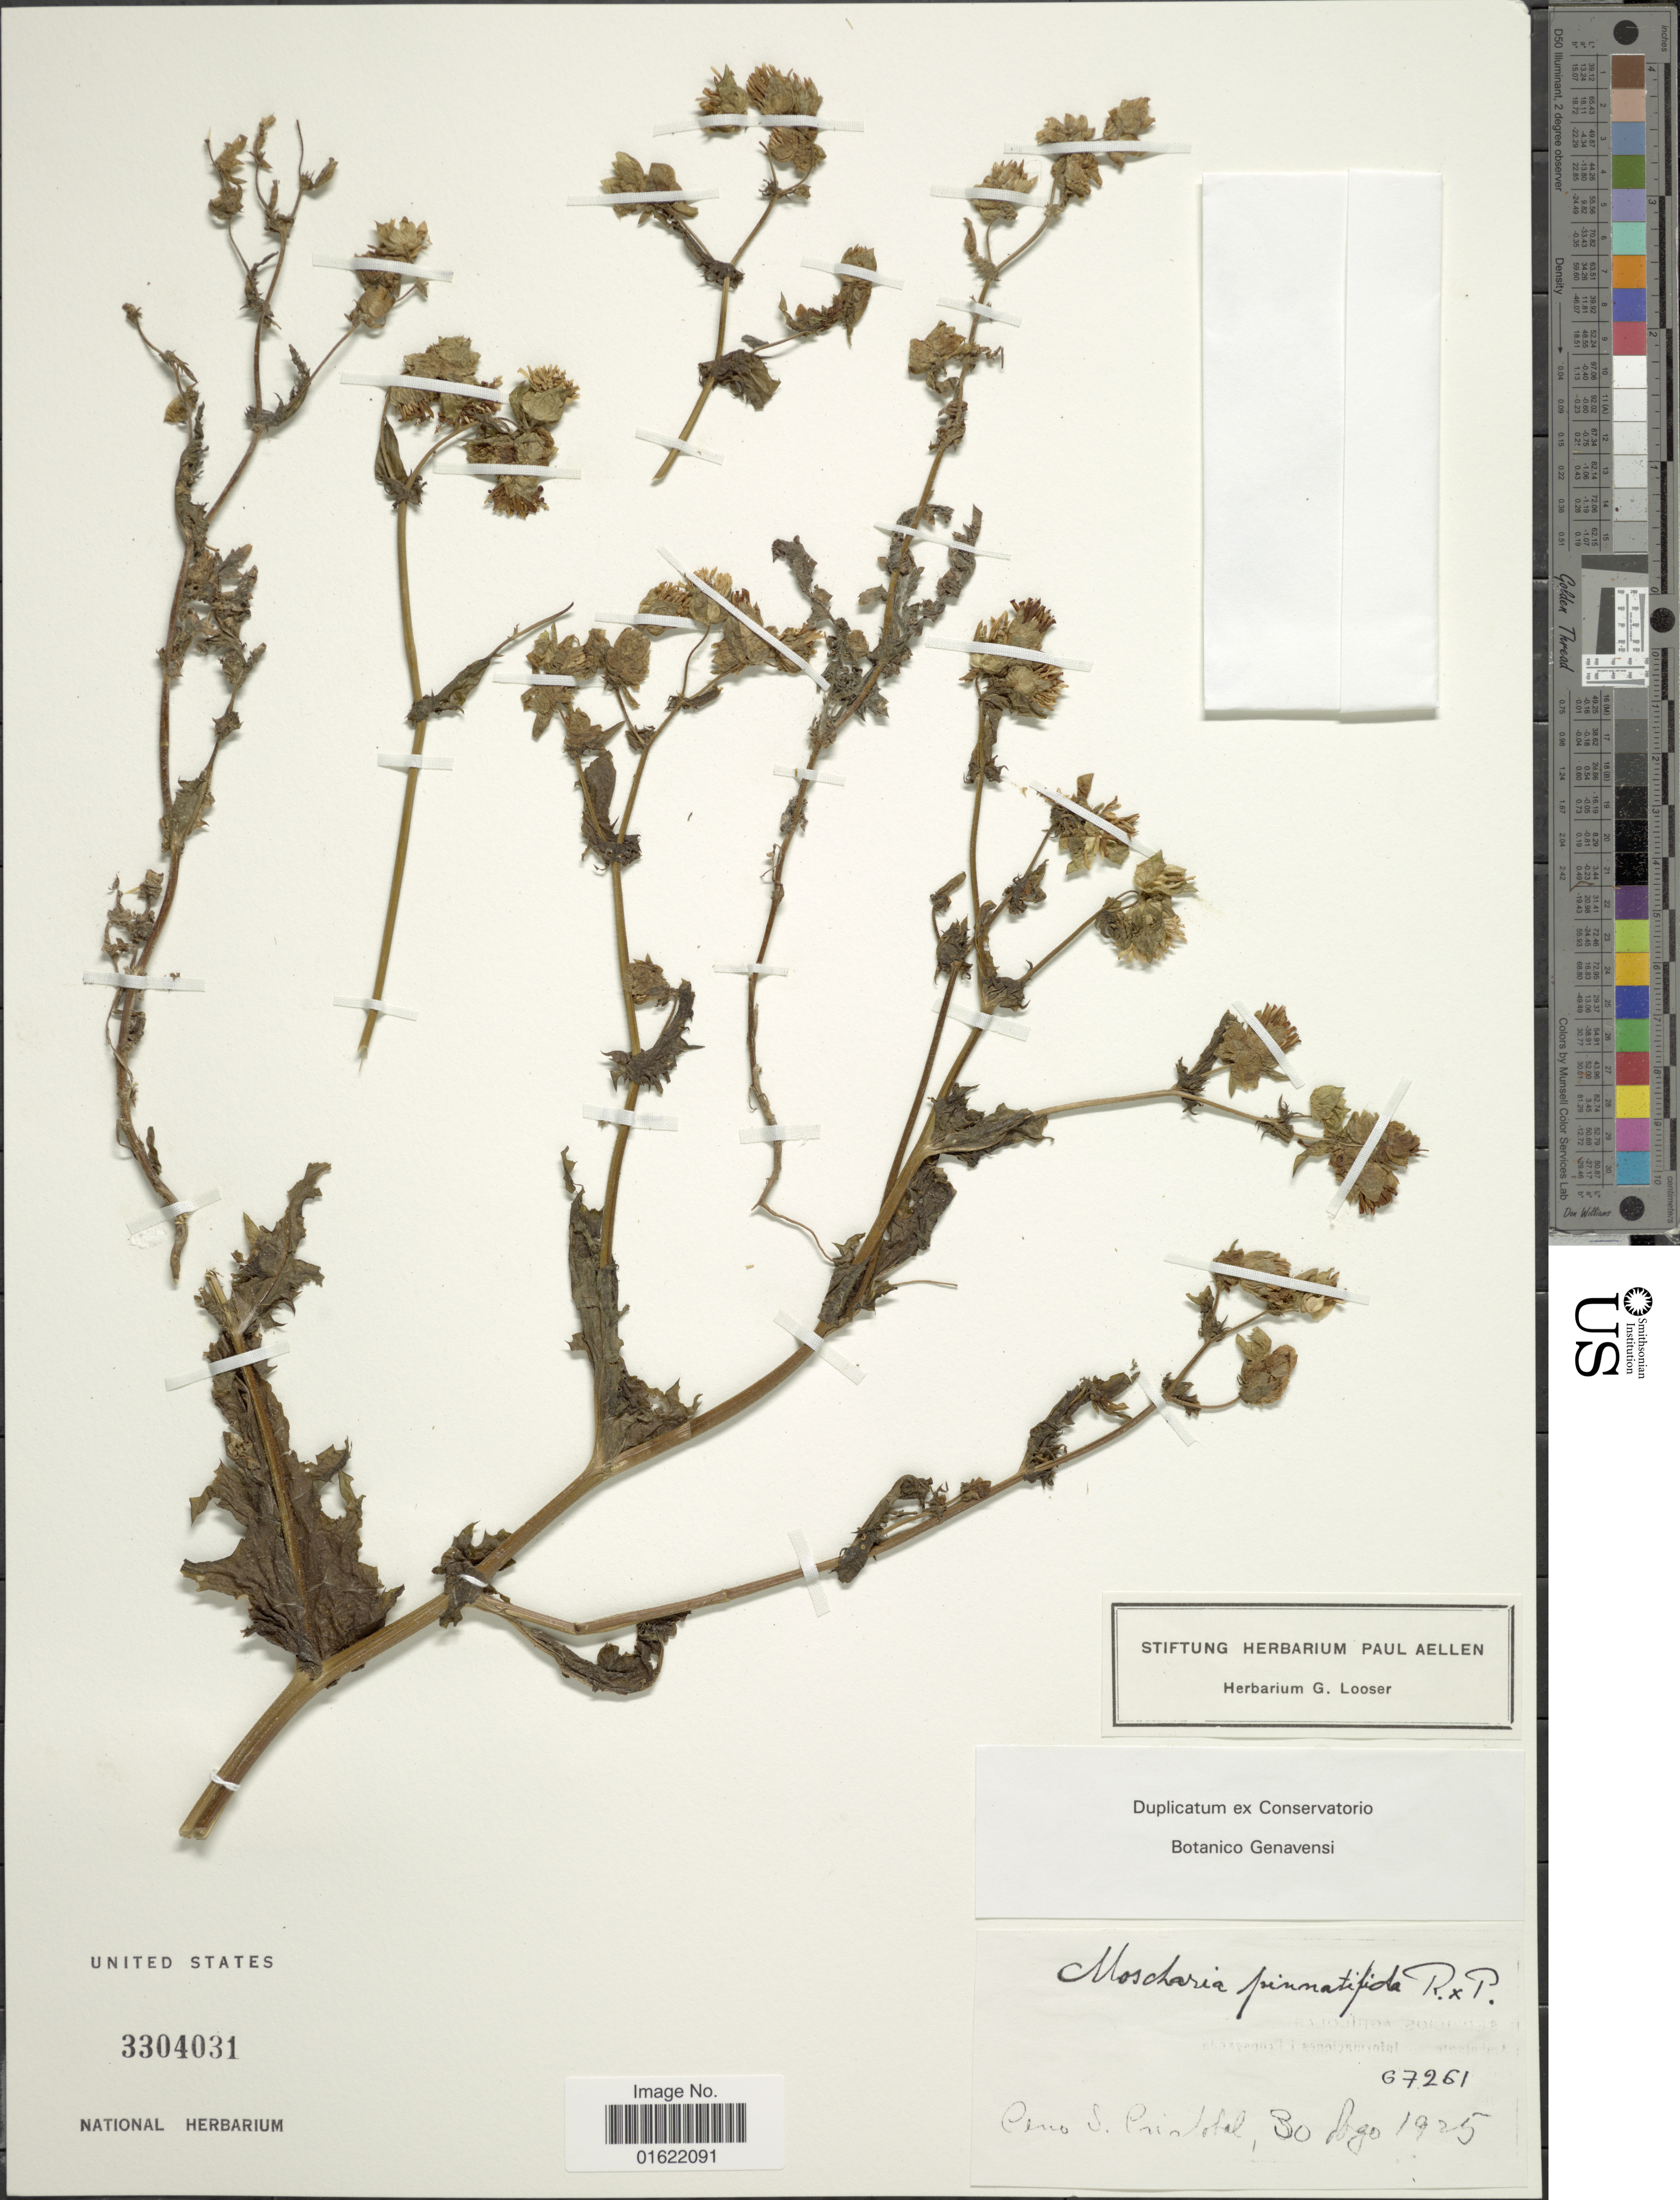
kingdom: Plantae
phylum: Tracheophyta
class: Magnoliopsida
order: Asterales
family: Asteraceae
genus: Moscharia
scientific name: Moscharia pinnatifida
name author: Ruiz & Pav.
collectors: ex herb. G. Looser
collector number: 67261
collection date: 1925-08-30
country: Chile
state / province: Región Metropolitana (RM)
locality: Cerro S. Cristobal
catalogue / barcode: US 3304031